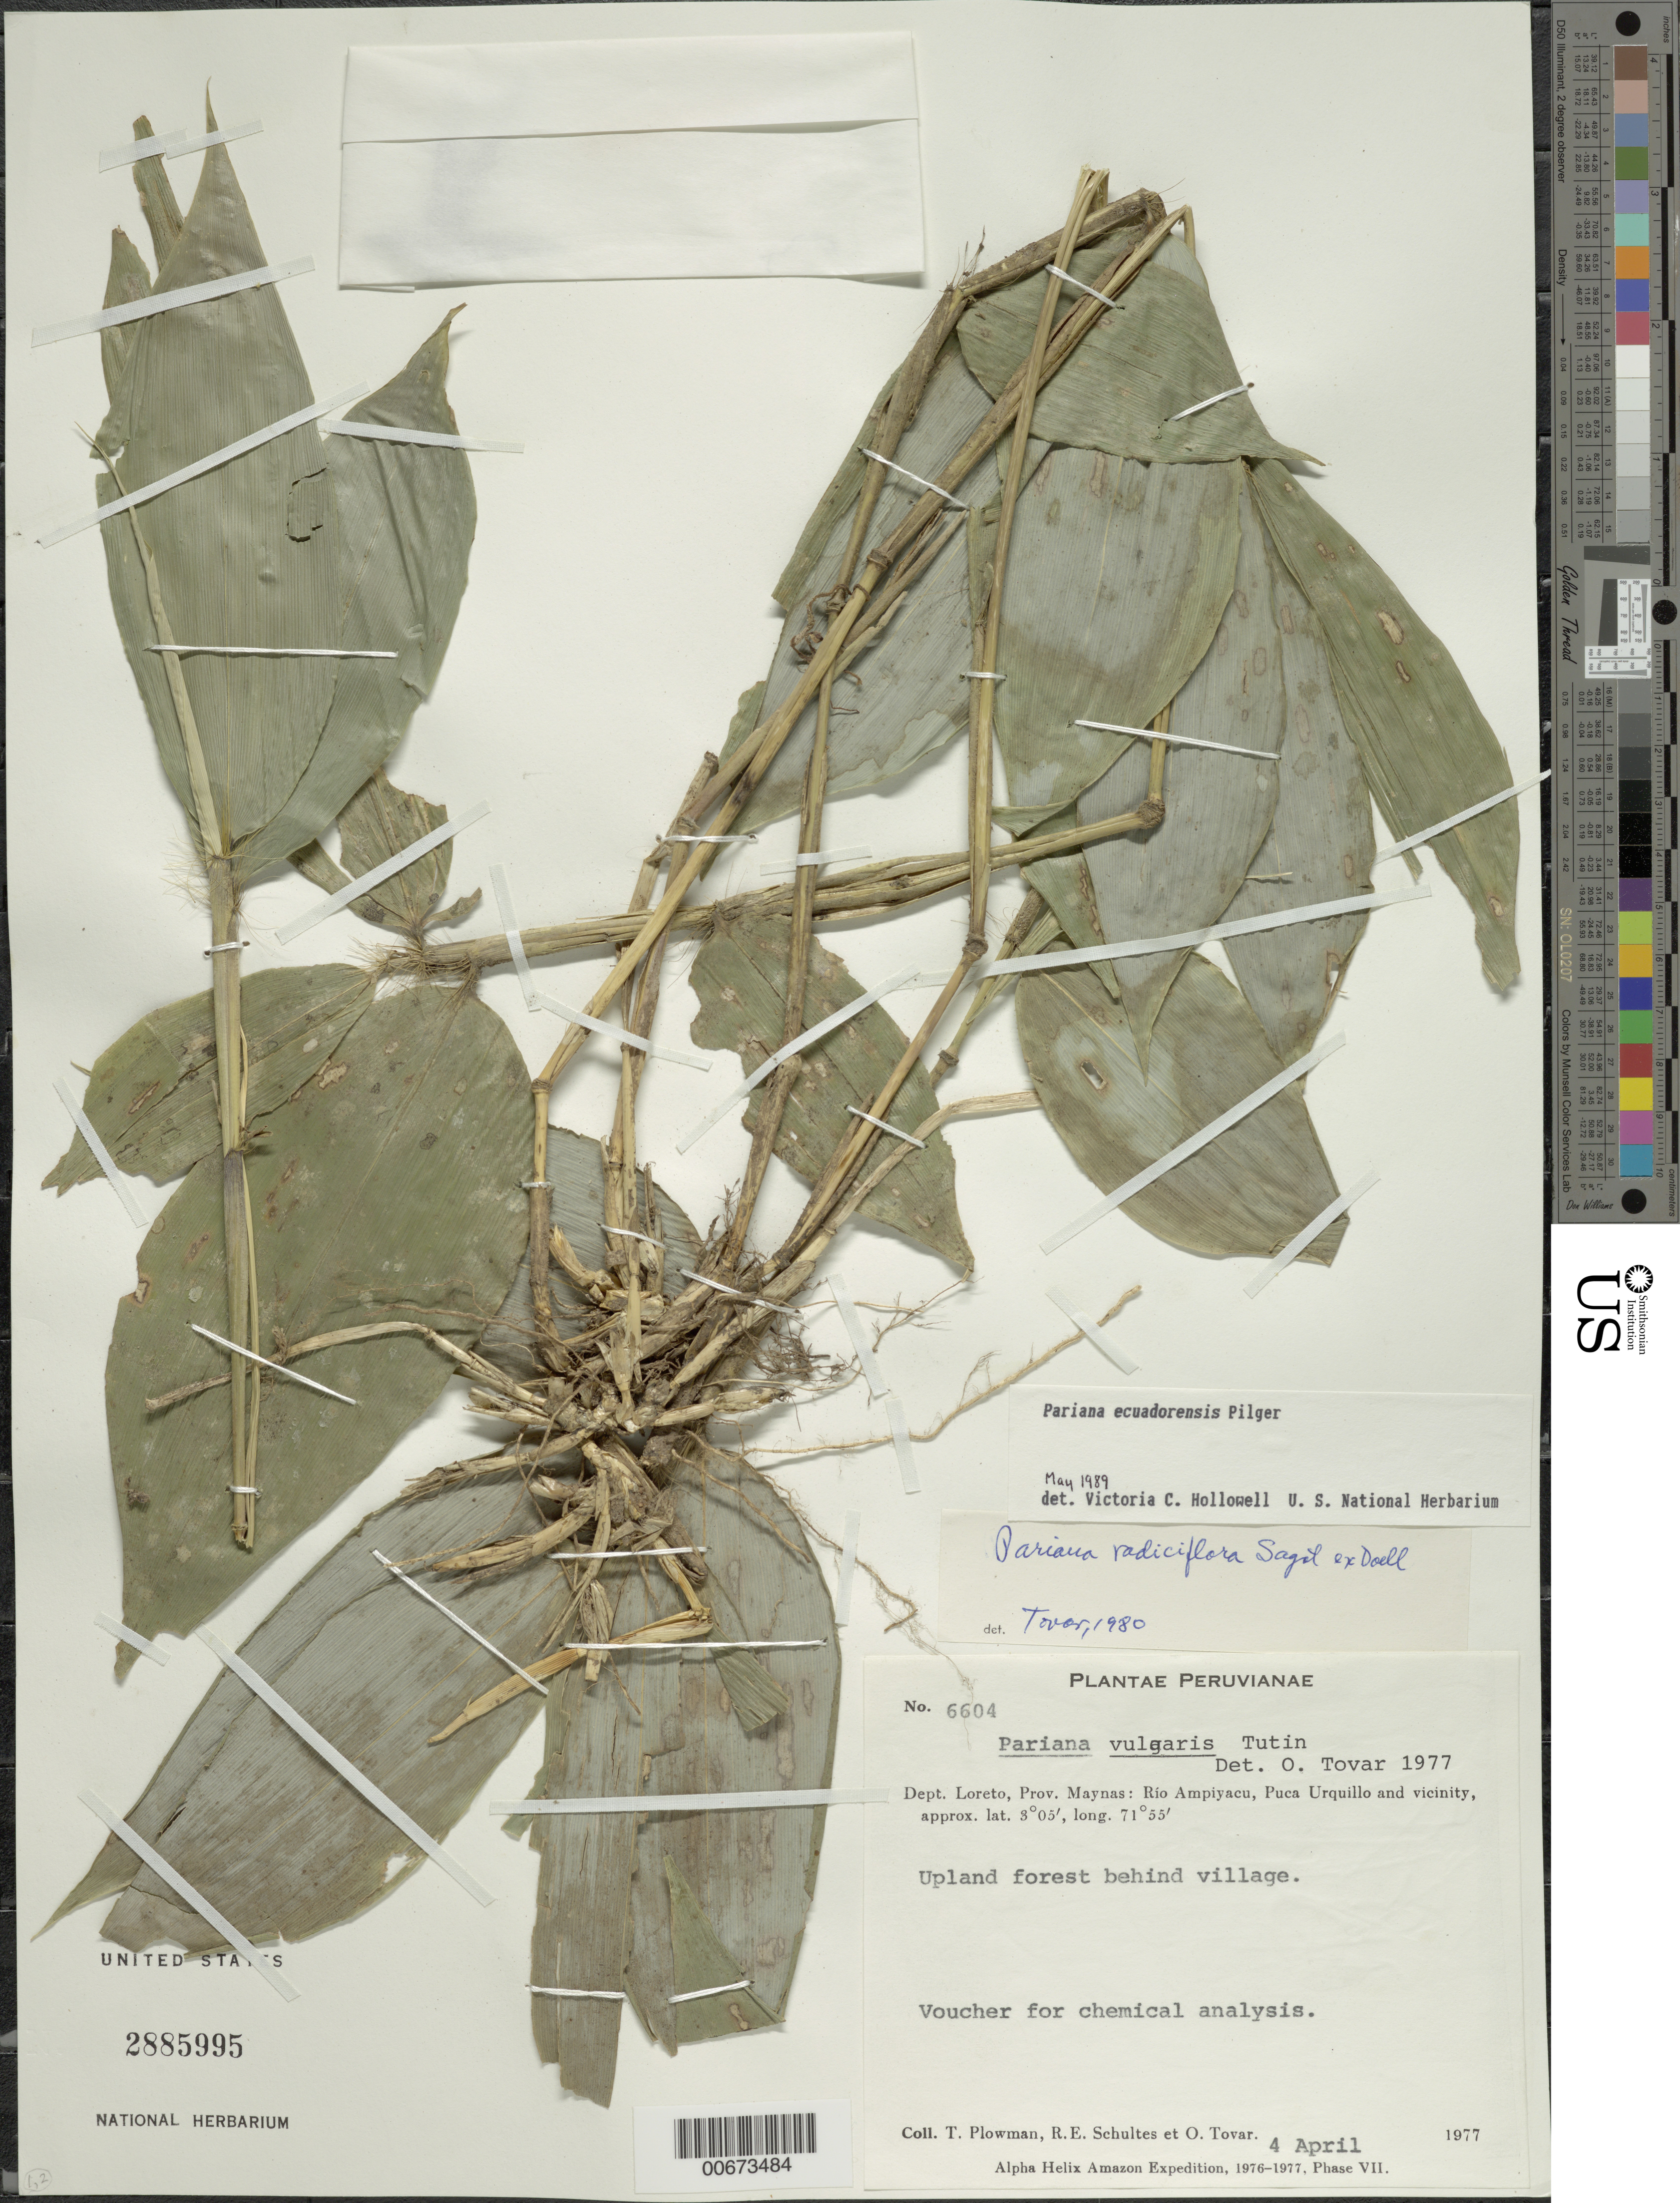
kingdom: Plantae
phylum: Tracheophyta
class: Liliopsida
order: Poales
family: Poaceae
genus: Pariana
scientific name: Pariana ecuadorensis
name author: Pilg.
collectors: T. Plowman, R. E. Schultes & Ó. Tovar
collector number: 6604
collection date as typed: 04 Apr 1977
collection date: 1977-04-04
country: Peru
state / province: Loreto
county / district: Maynas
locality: Rio Ampiyacu, Puca Urquillo and vicinity.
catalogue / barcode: US 2885995